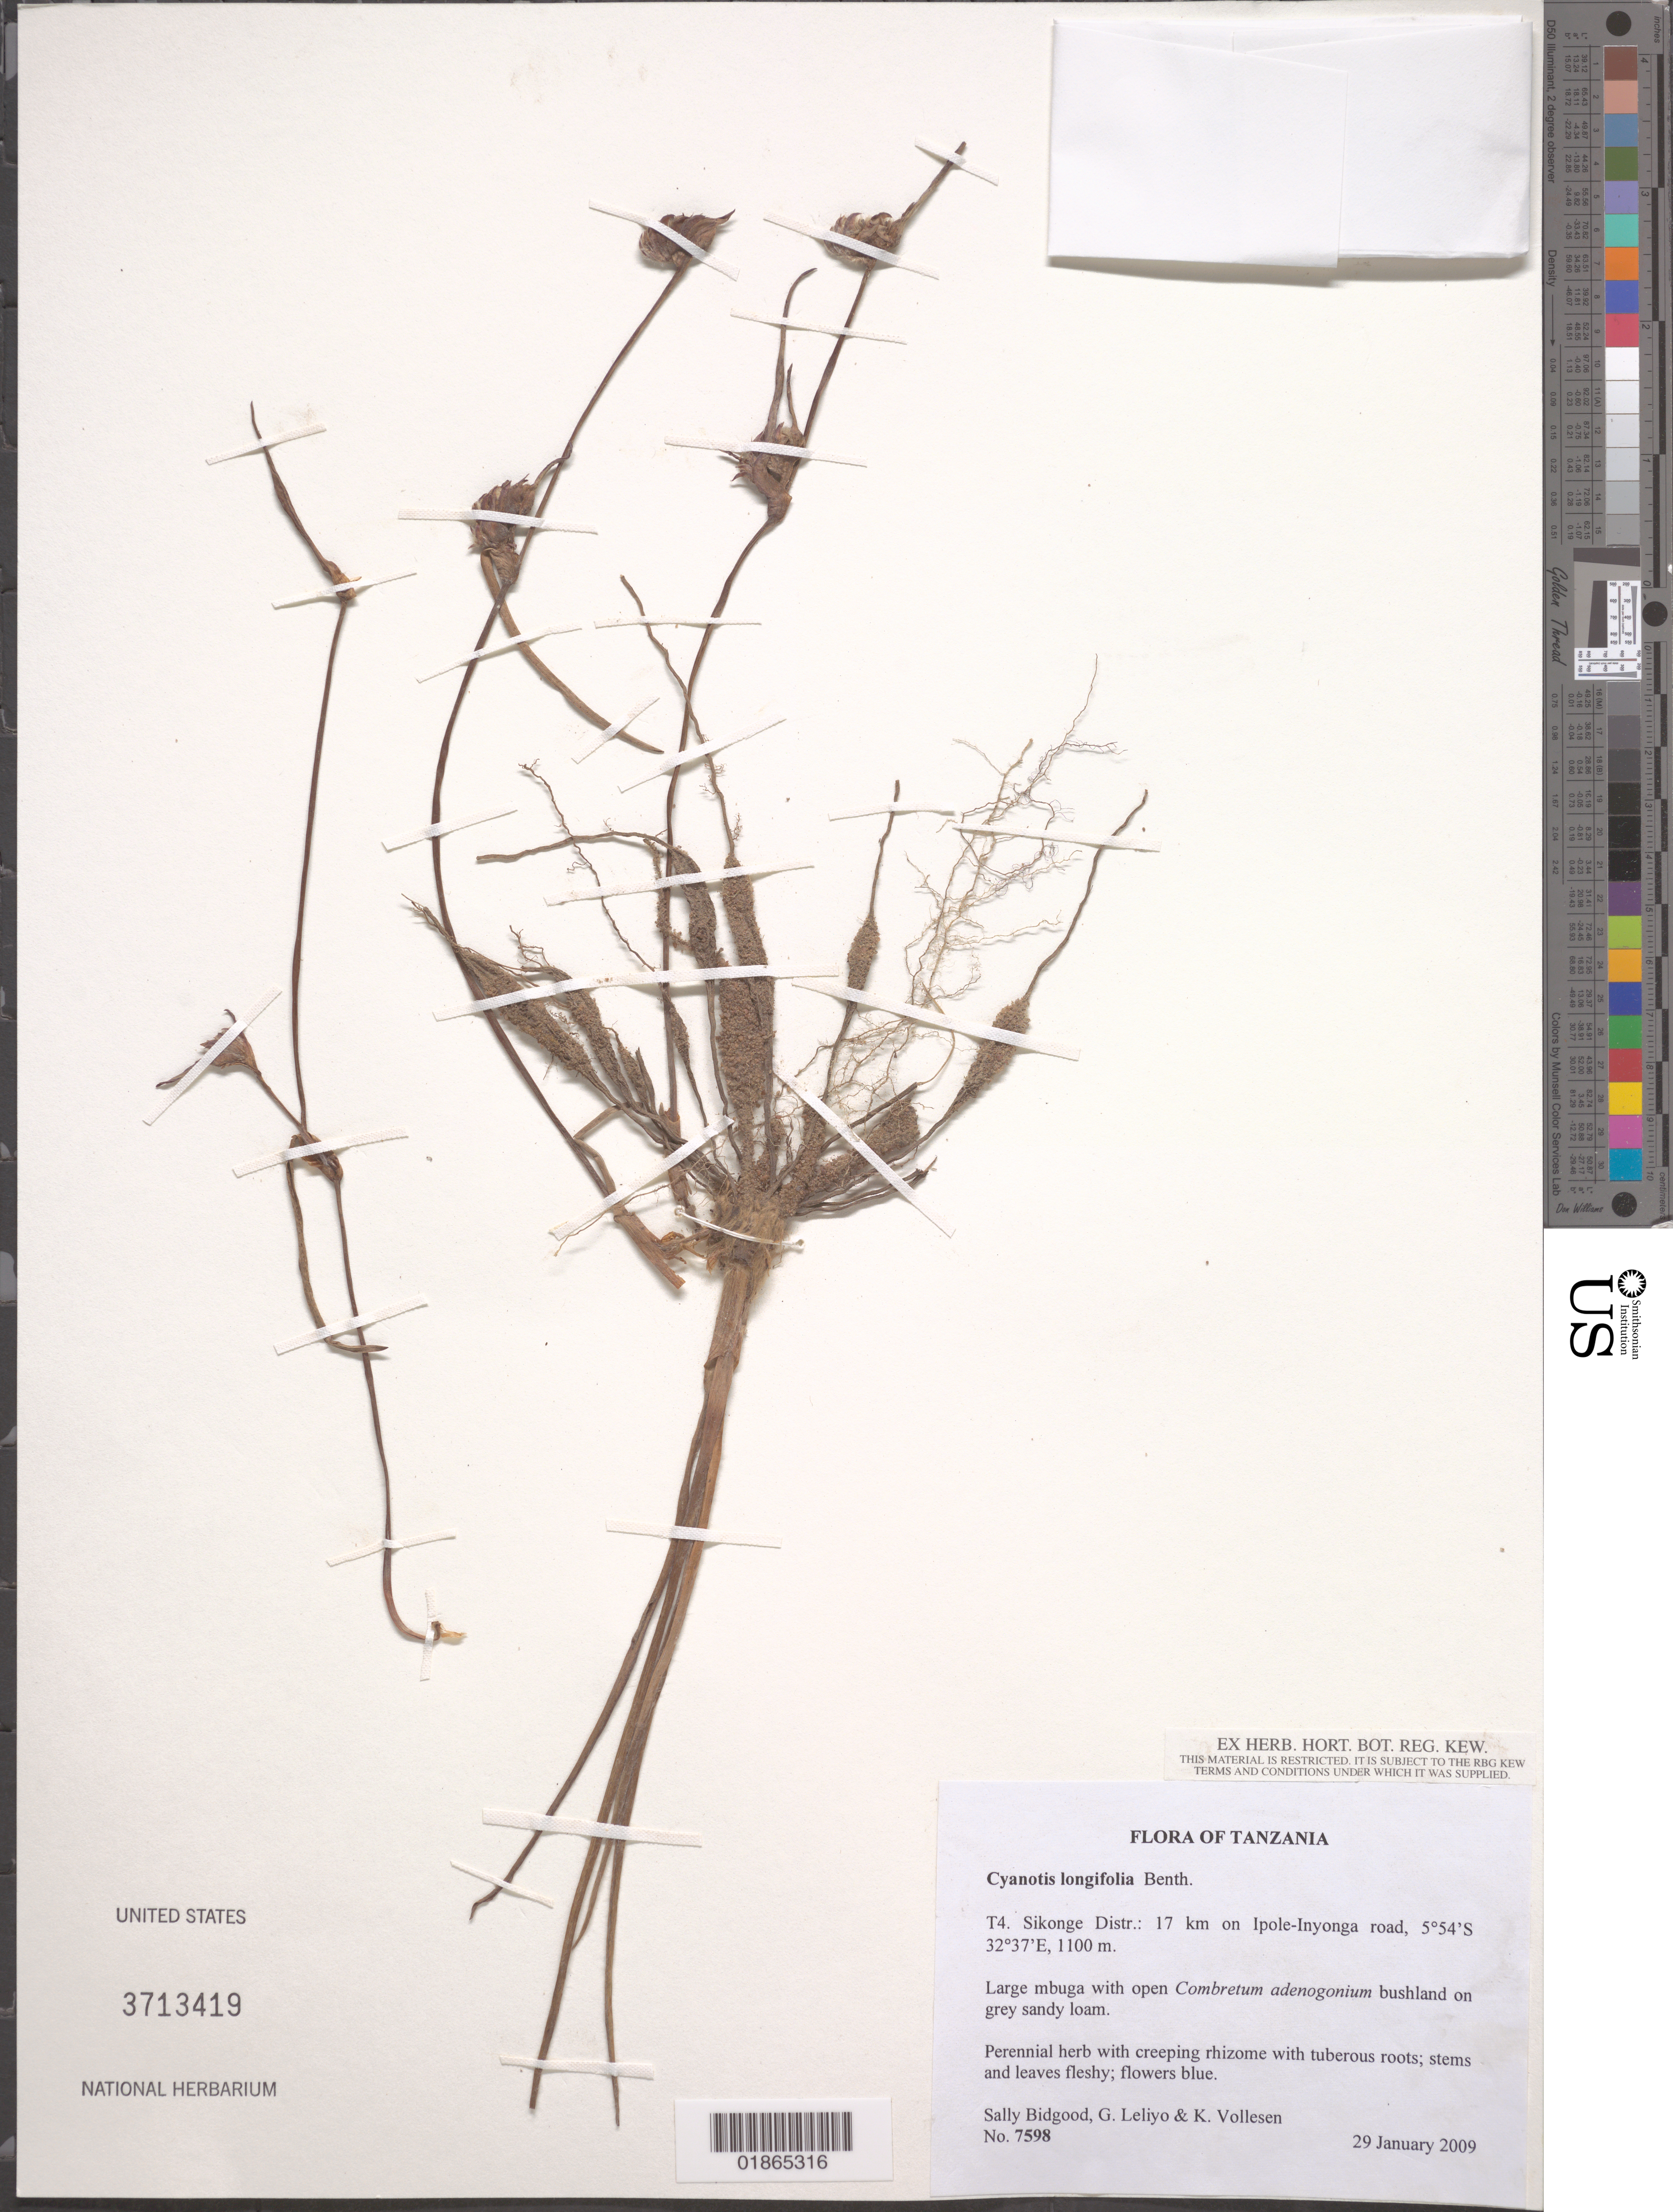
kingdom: Plantae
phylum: Tracheophyta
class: Liliopsida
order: Commelinales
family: Commelinaceae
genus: Cyanotis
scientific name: Cyanotis longifolia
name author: Benth.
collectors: S. Bidgood, G. Leliyo & K. Vollesen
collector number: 7598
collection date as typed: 29 January 2009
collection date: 2009-01-29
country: Tanzania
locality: T4. Sikonge Distr.: 17 km on Ipole-Inyonga road.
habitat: Large mbuga with open bushland on grey sandy loam.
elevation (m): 1100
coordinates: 5 54 S, 32 37 E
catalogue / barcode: US 3713419